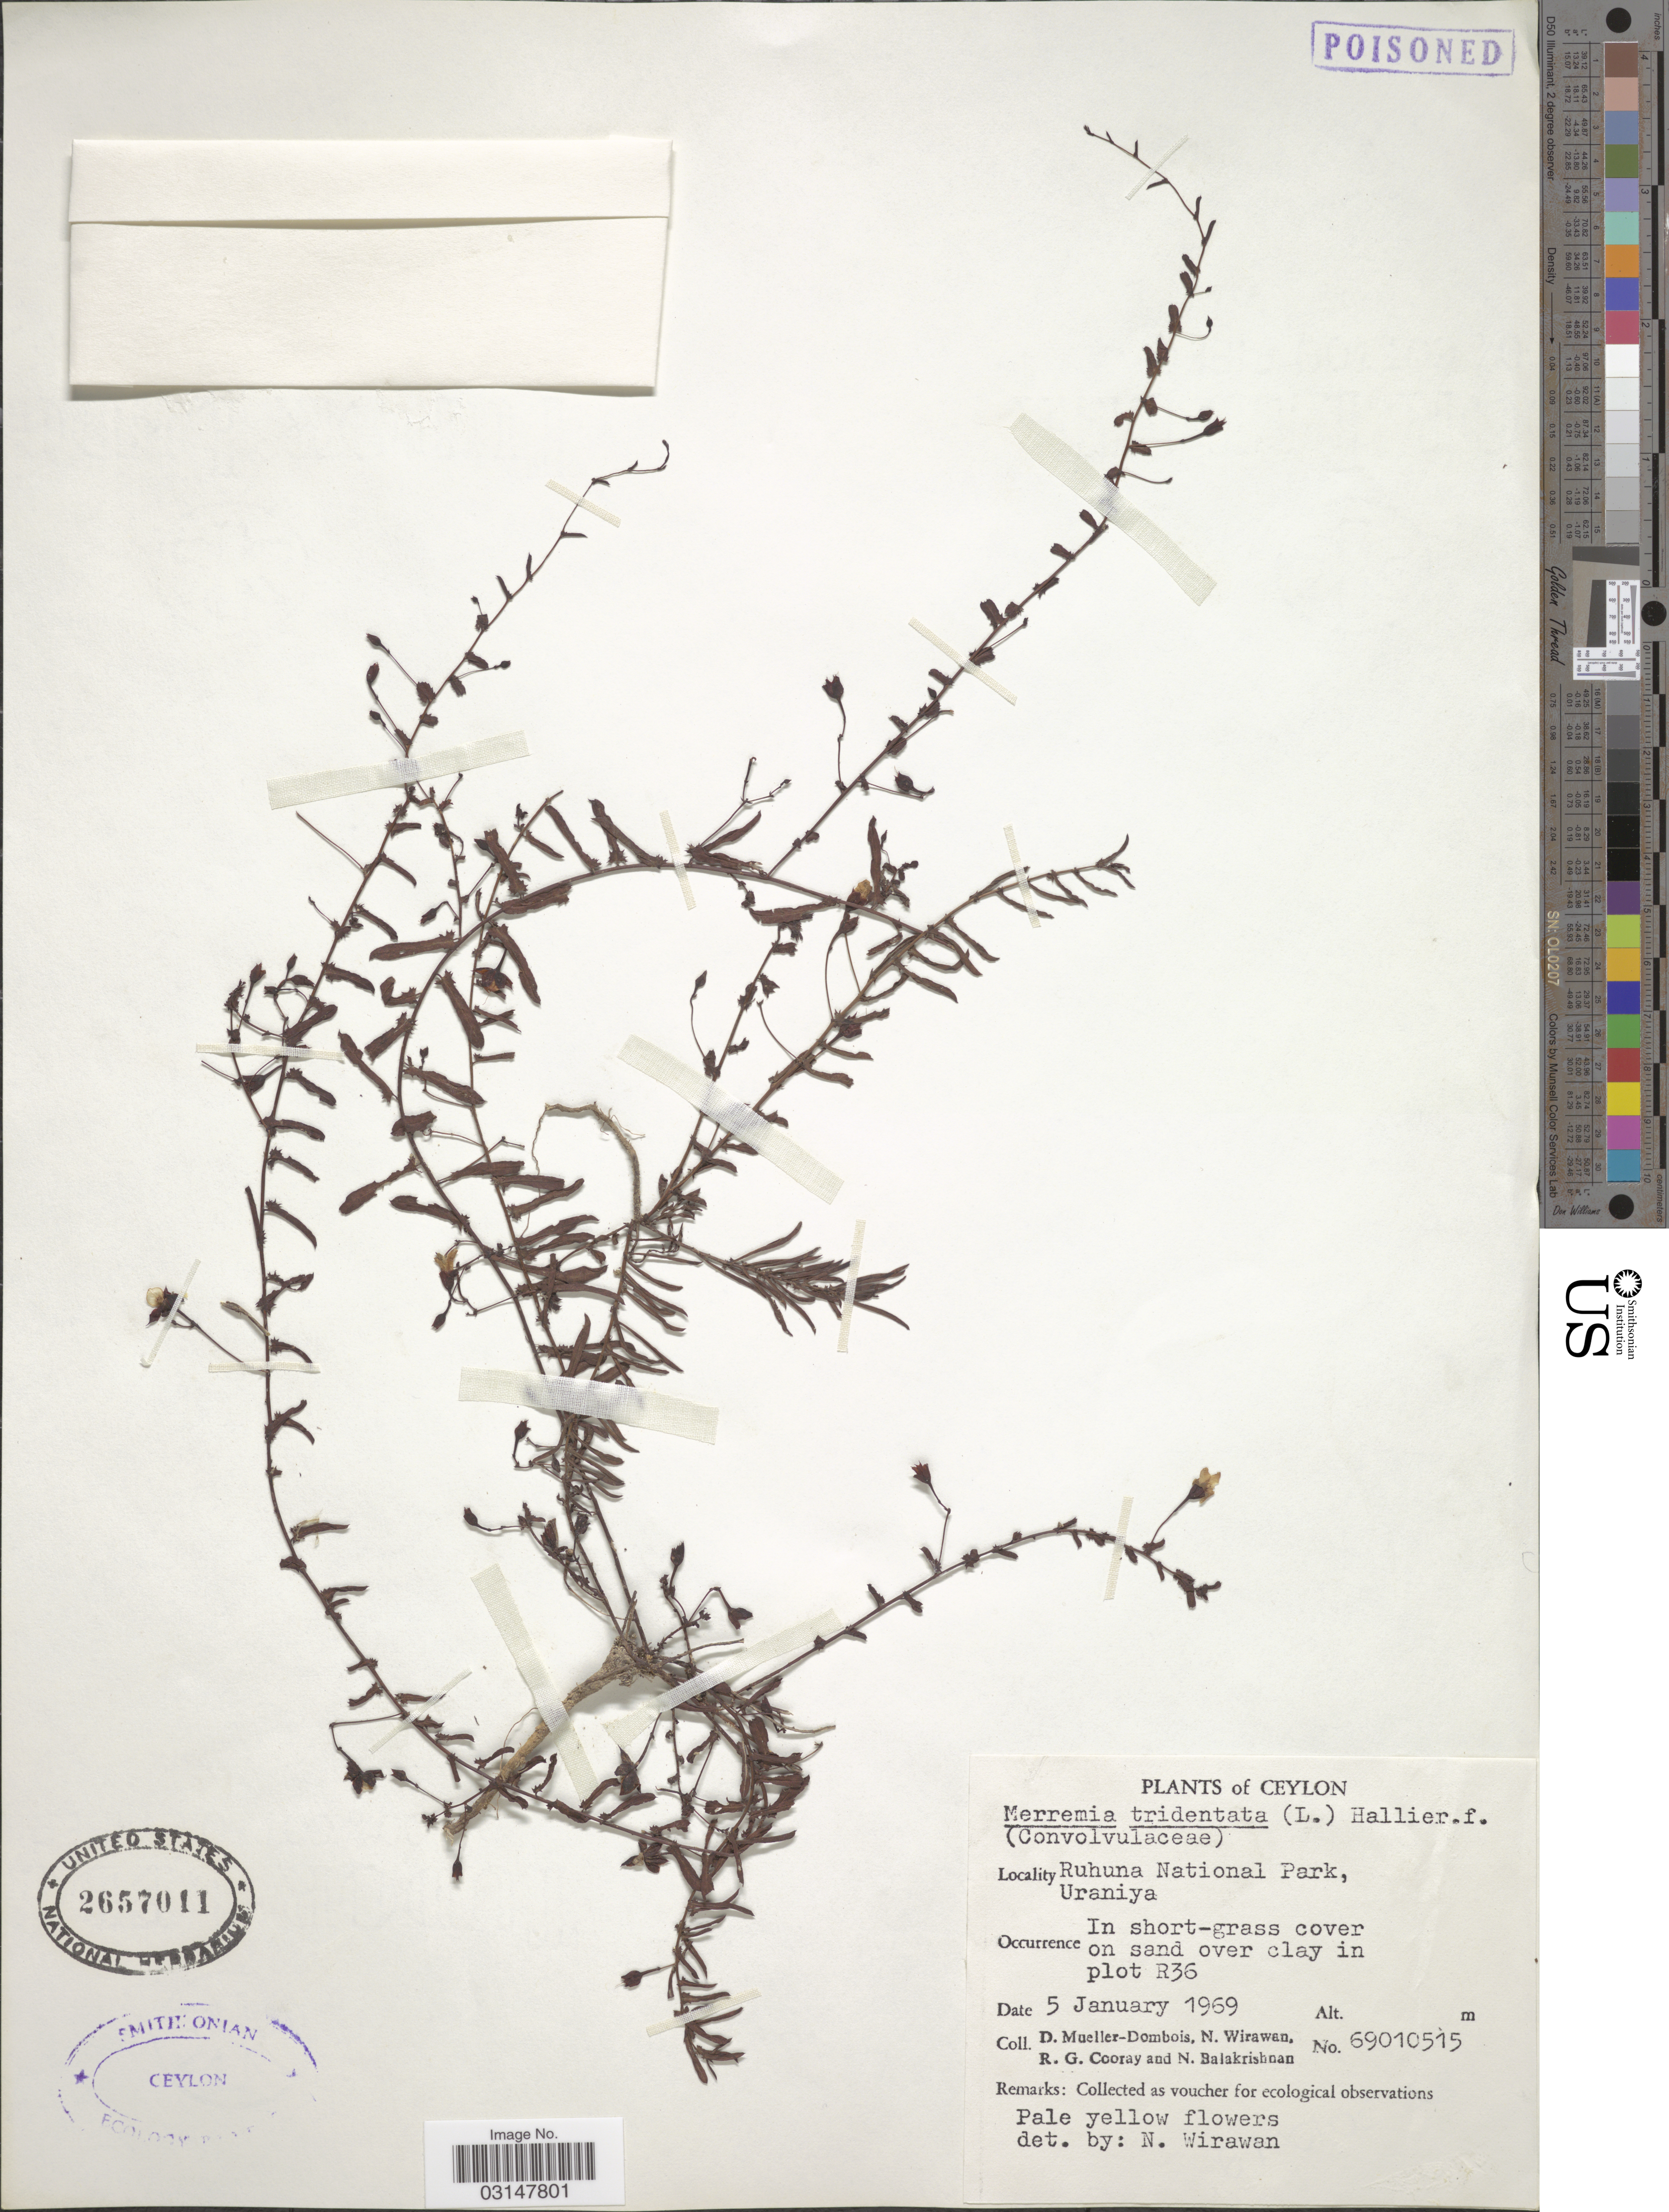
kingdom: Plantae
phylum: Tracheophyta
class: Magnoliopsida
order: Solanales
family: Convolvulaceae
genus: Xenostegia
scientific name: Xenostegia tridentata subsp. tridentata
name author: (L.) D.F. Austin & Staples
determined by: Strong, Mark T., (BOT), Smithsonian Institution - National Museum of Natural History (UNITED STATES)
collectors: D. Mueller-Dombois, N. Wirawan, R. Cooray & N. Balakrishnan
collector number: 69010515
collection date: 1969-01-05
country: Sri Lanka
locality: Ceylon. Ruhuna National Park, Uraniya. Plot R36.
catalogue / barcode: US 2657011